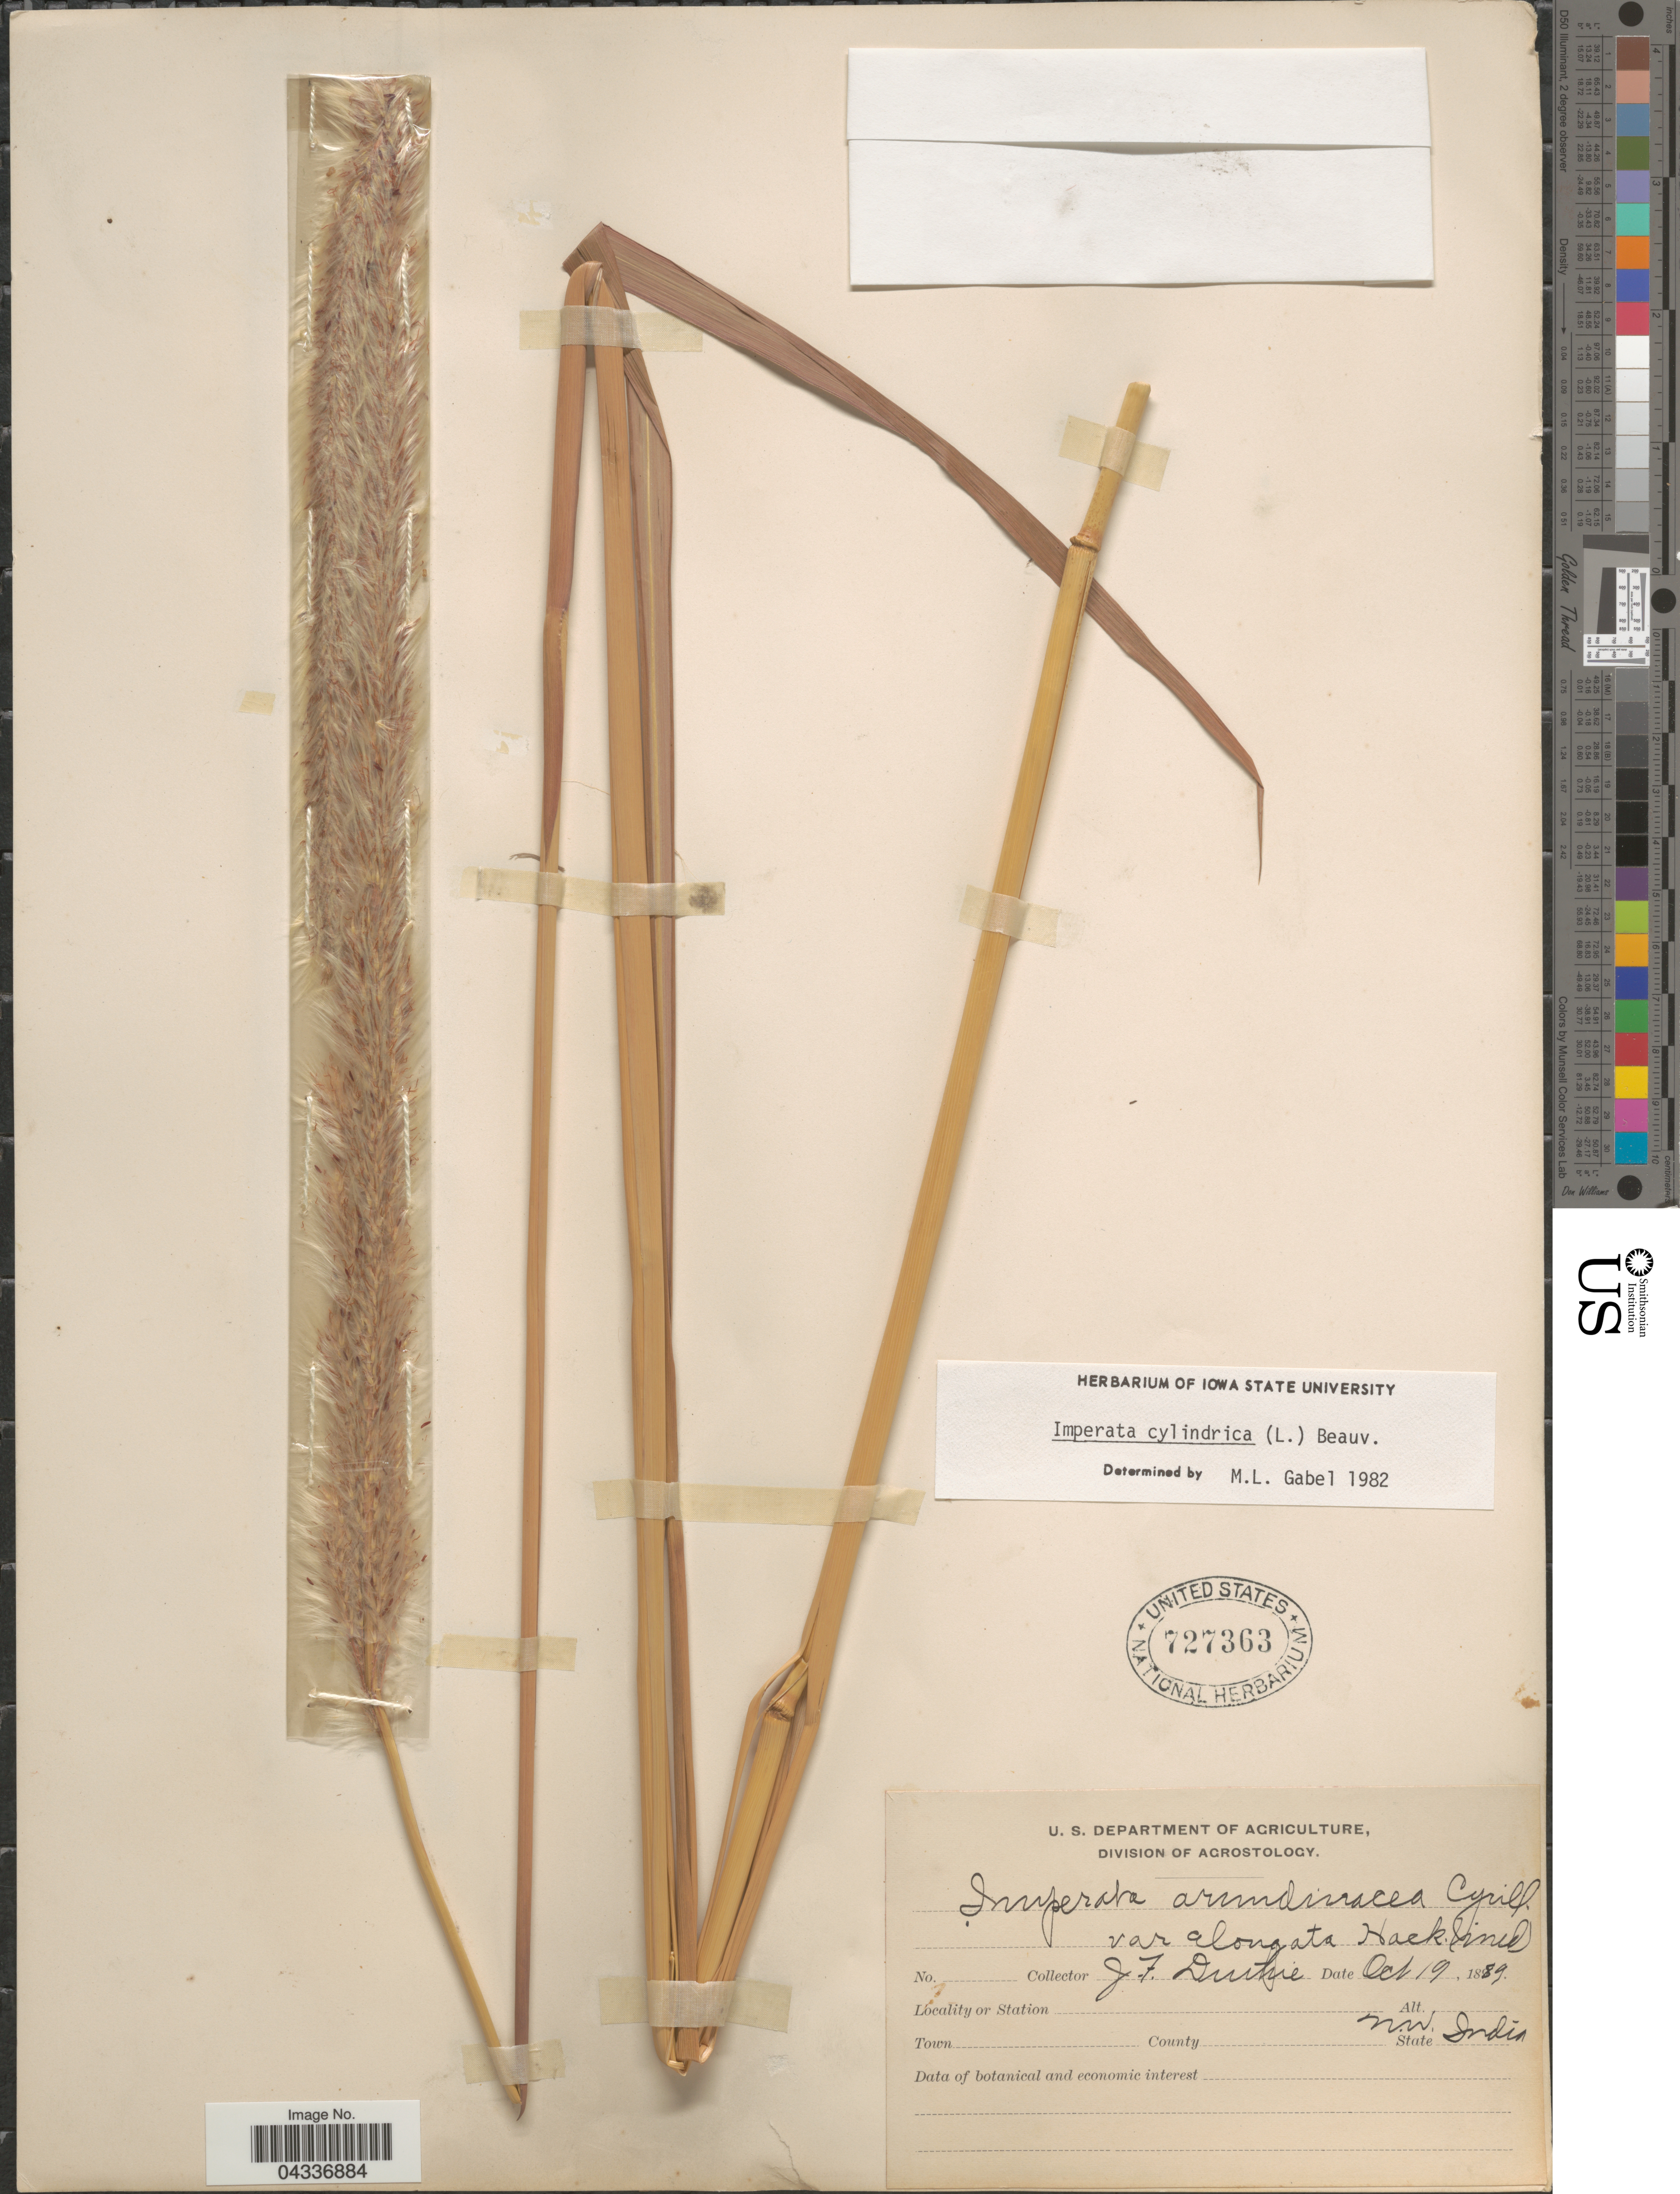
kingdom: Plantae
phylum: Tracheophyta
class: Liliopsida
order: Poales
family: Poaceae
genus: Imperata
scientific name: Imperata cylindrica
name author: (L.) P. Beauv.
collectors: J. F. Duthie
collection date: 1889-10-19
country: India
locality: N.W. India.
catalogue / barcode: US 727363